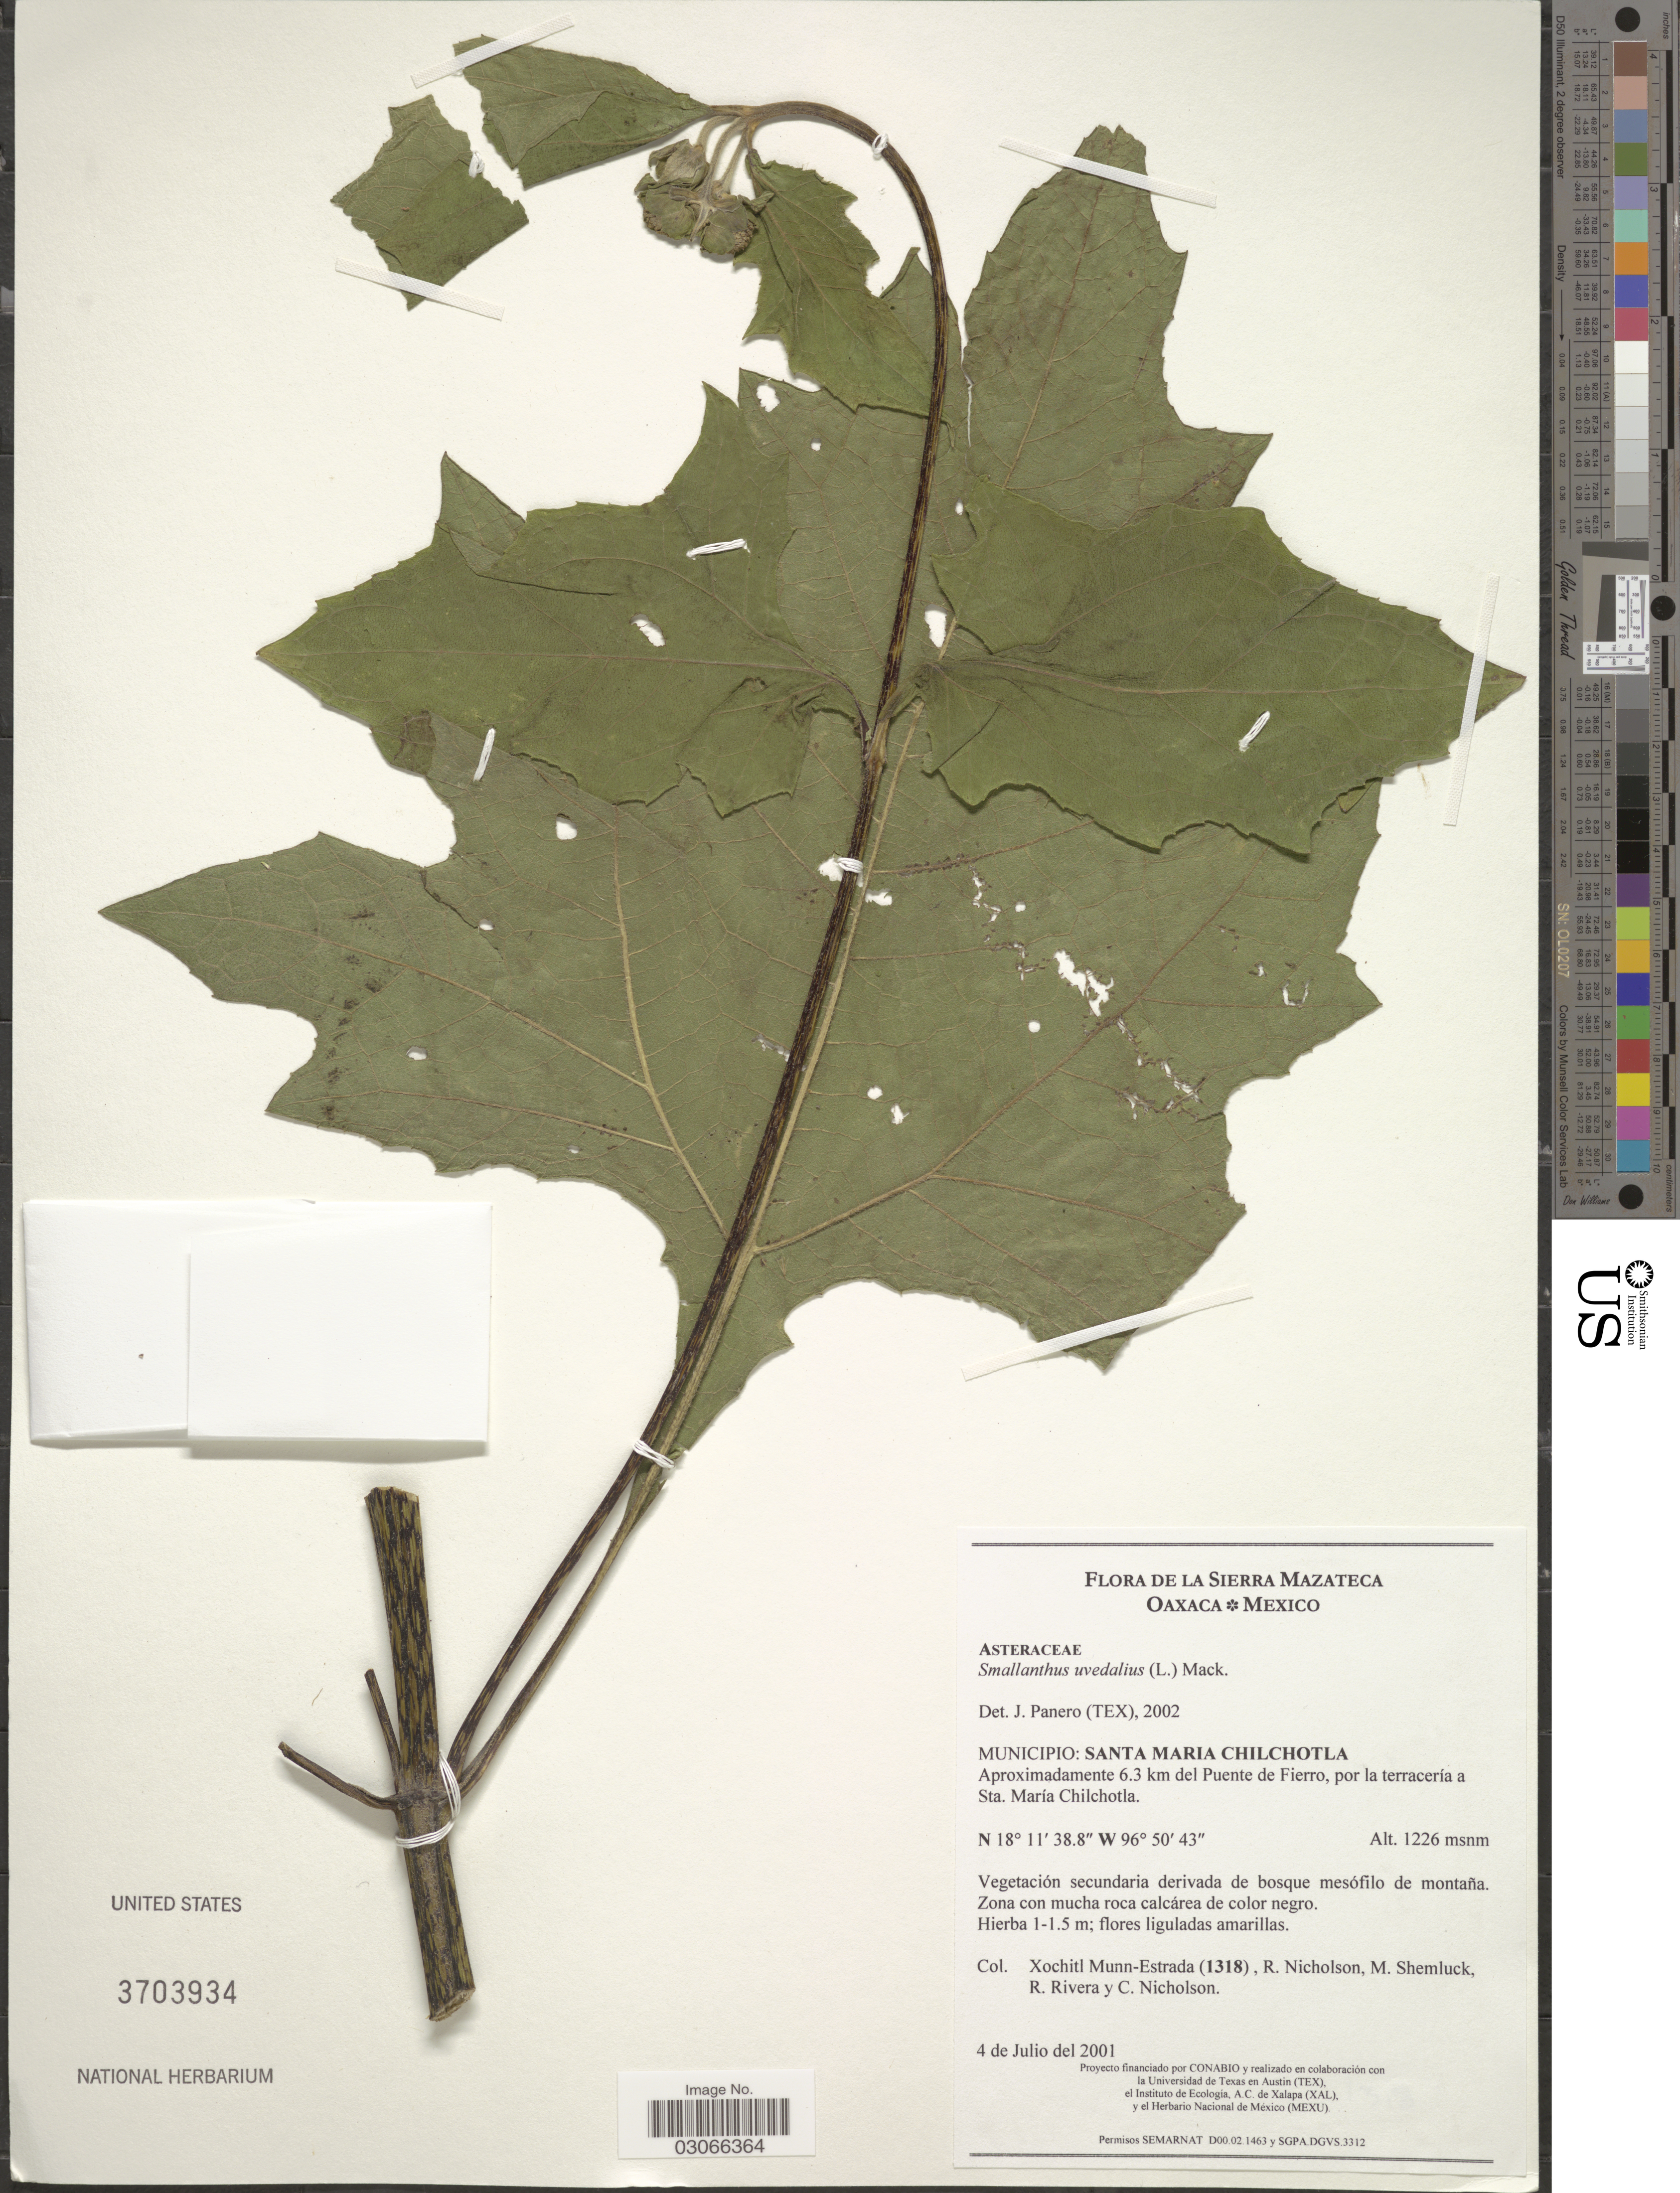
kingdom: Plantae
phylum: Tracheophyta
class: Magnoliopsida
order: Asterales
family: Asteraceae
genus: Smallanthus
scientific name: Smallanthus uvedalia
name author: (L.) Mack. ex Mack.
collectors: X. Munn-Estrada, R. Nicholson, M. Shemluck, R. Rivera & C. Nicholson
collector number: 1318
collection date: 2001-07-04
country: Mexico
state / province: Oaxaca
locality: La Sierra Mazateca. Municipio: Santa Maria Chilchotla. Aproximadamente 6.3 km del Puente de Fierro, por la terracería a Sta. María Chilchotla.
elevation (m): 1226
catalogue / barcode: US 3703934